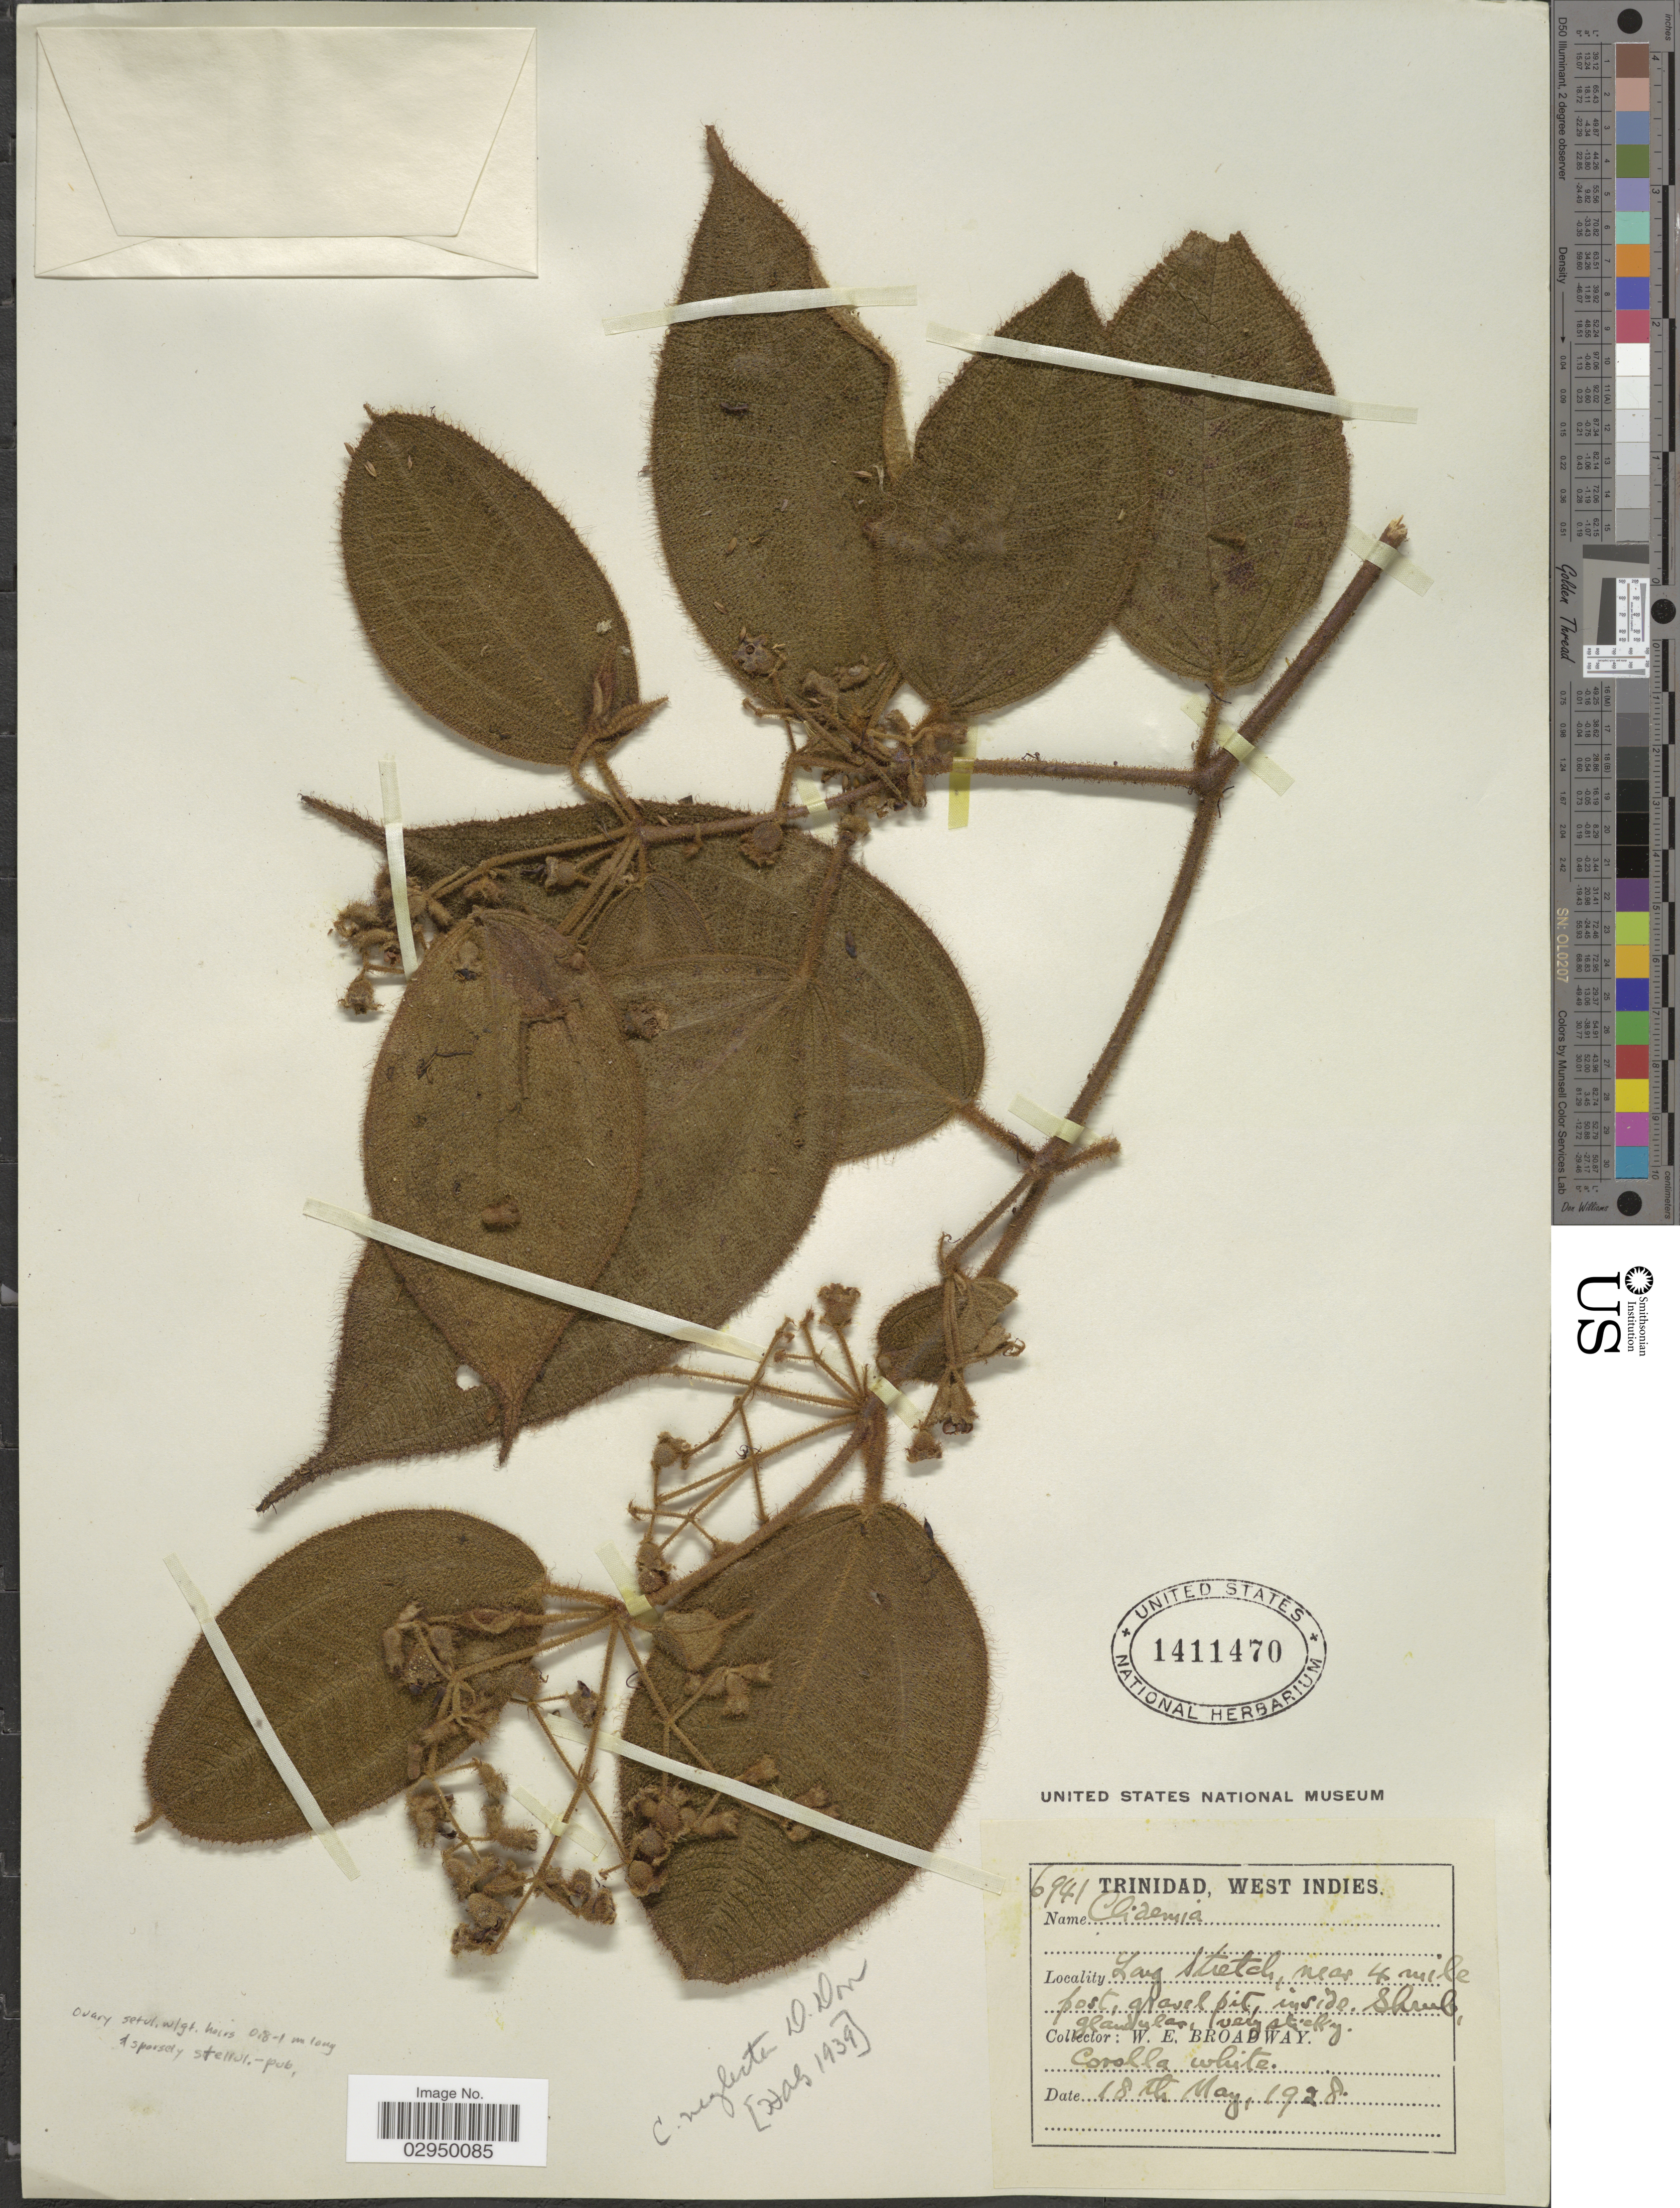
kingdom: Plantae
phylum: Tracheophyta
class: Magnoliopsida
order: Myrtales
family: Melastomataceae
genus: Clidemia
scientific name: Clidemia urceolata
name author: DC.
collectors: W. E. Broadway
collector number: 6941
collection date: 1928-05-18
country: Trinidad and Tobago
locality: Trinidad, West Indies. Long Stretch, near 4 miles post.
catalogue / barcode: US 1411470